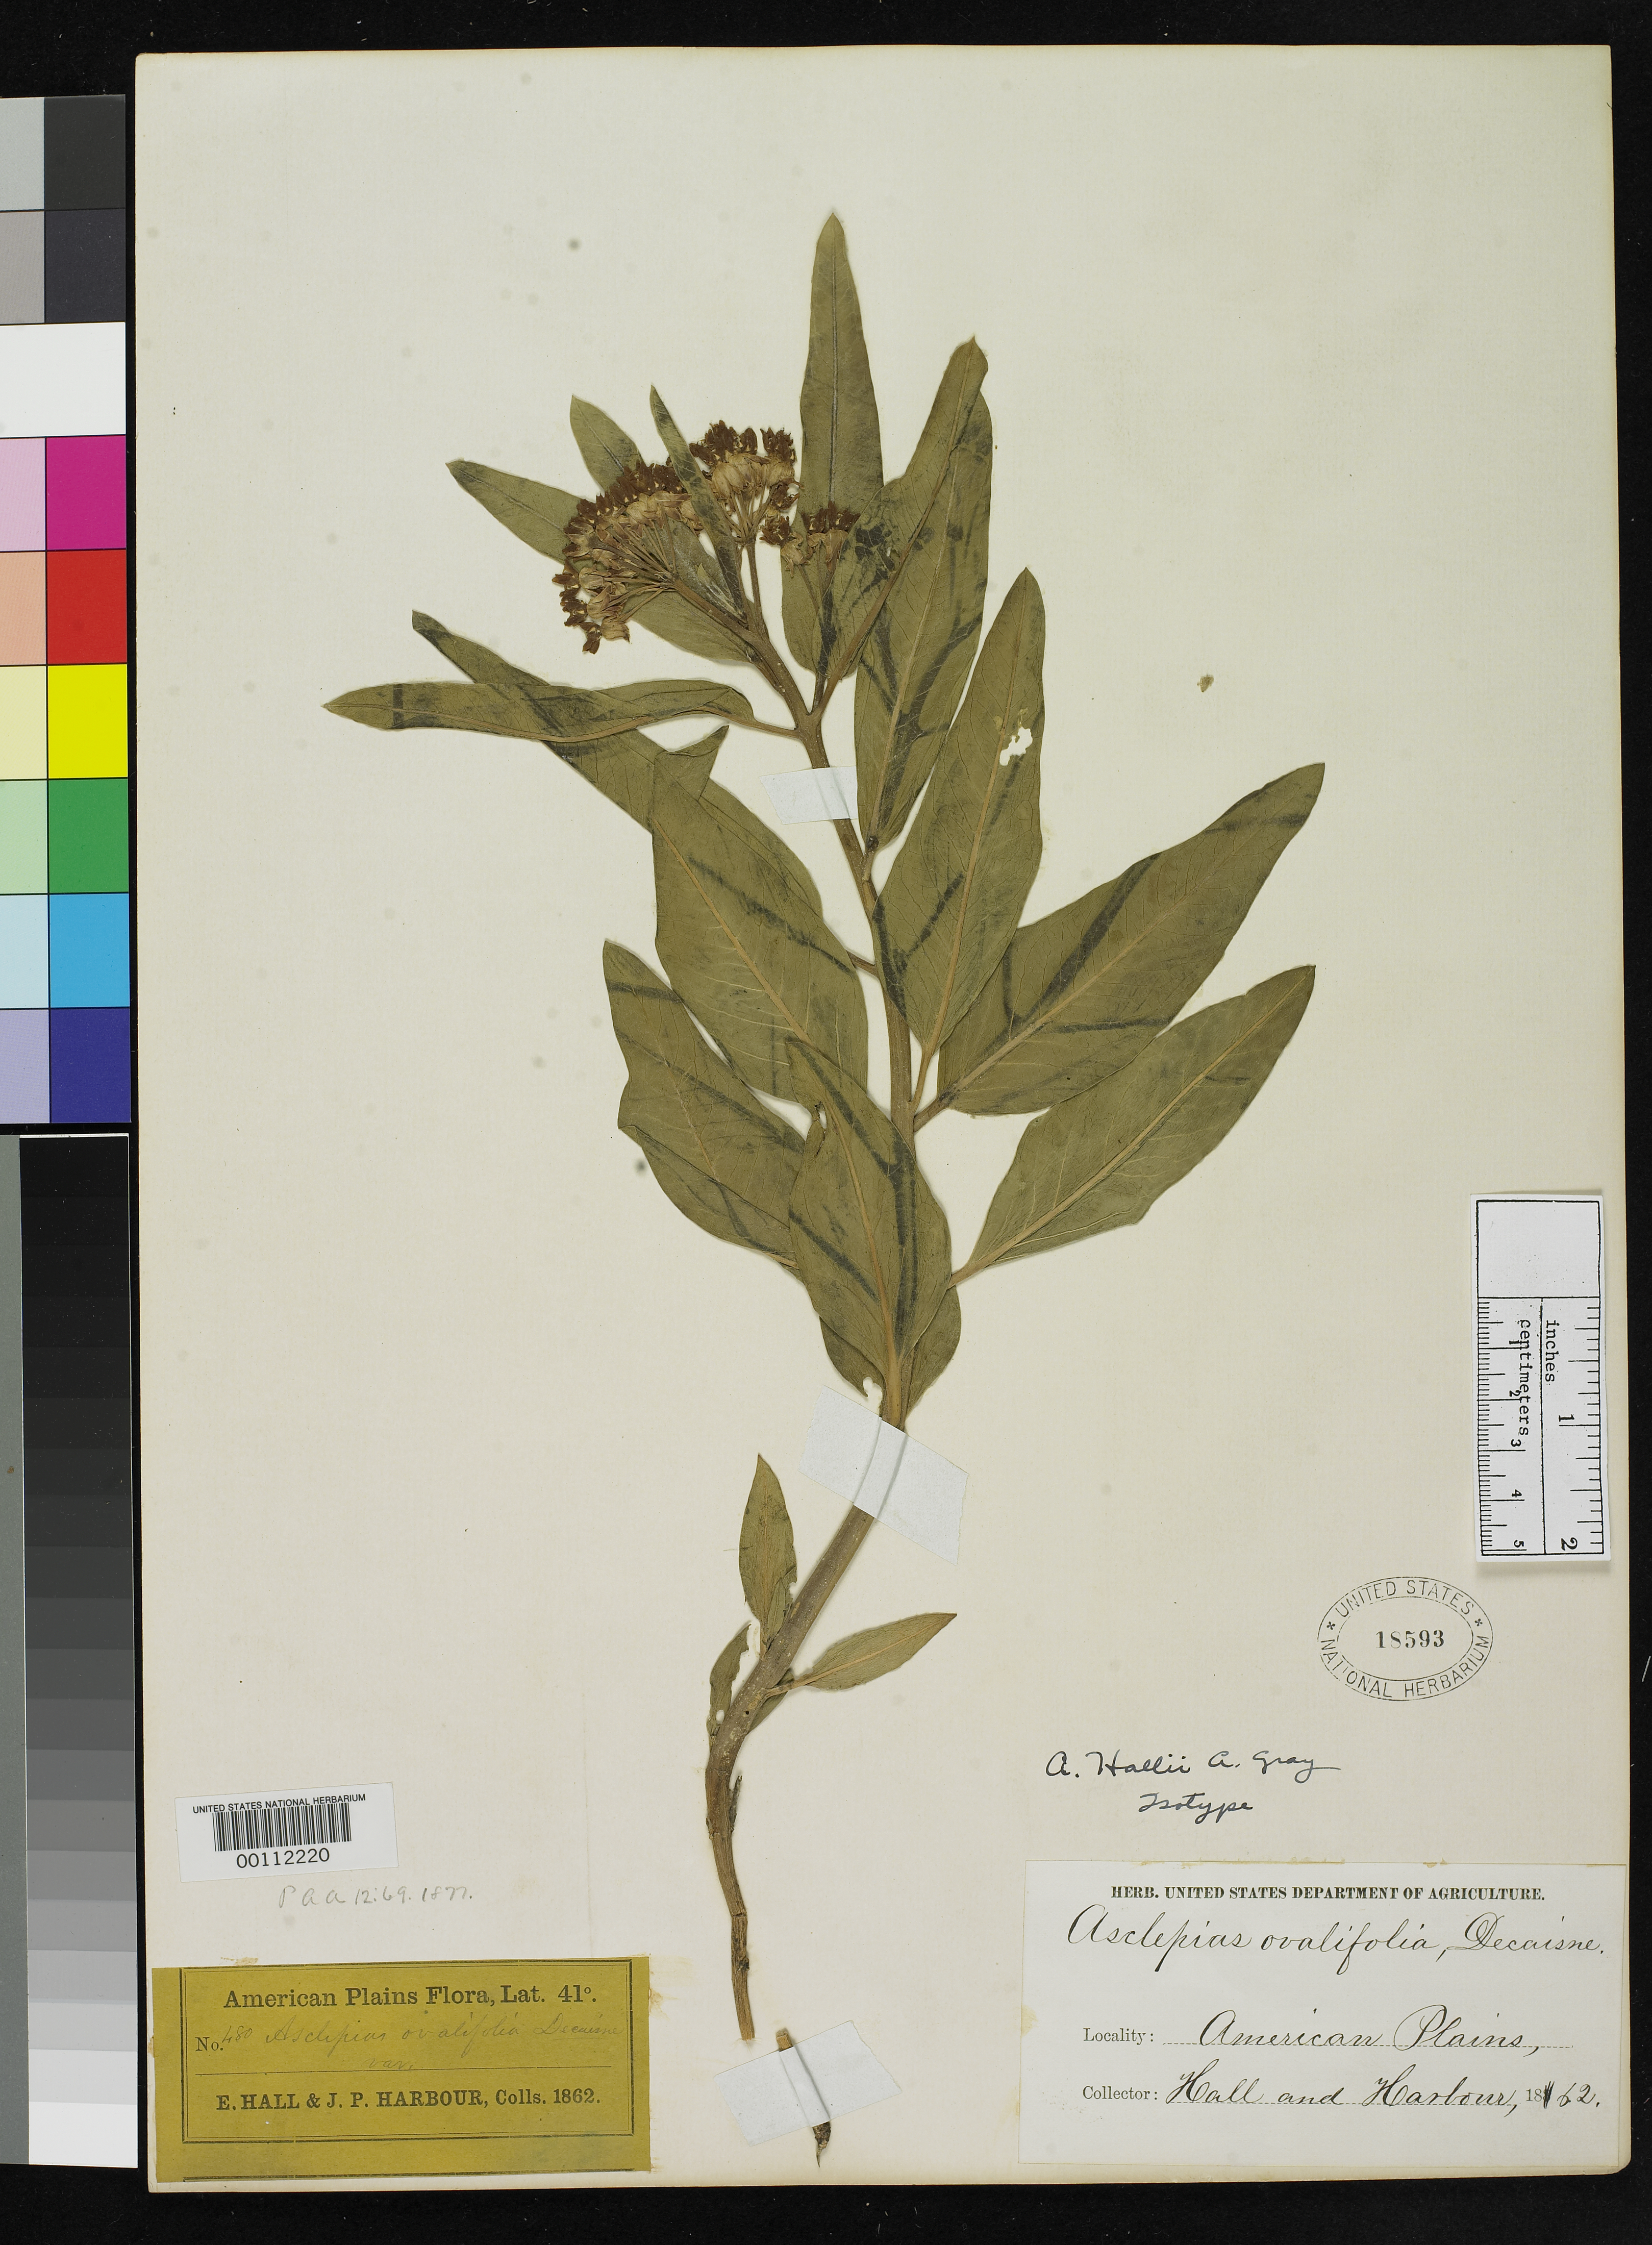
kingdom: Plantae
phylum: Tracheophyta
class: Magnoliopsida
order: Gentianales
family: Apocynaceae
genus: Asclepias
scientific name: Asclepias hallii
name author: A. Gray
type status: Isosyntype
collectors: E. Hall & J. Harbour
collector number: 480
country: United States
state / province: Colorado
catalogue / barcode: US 18593